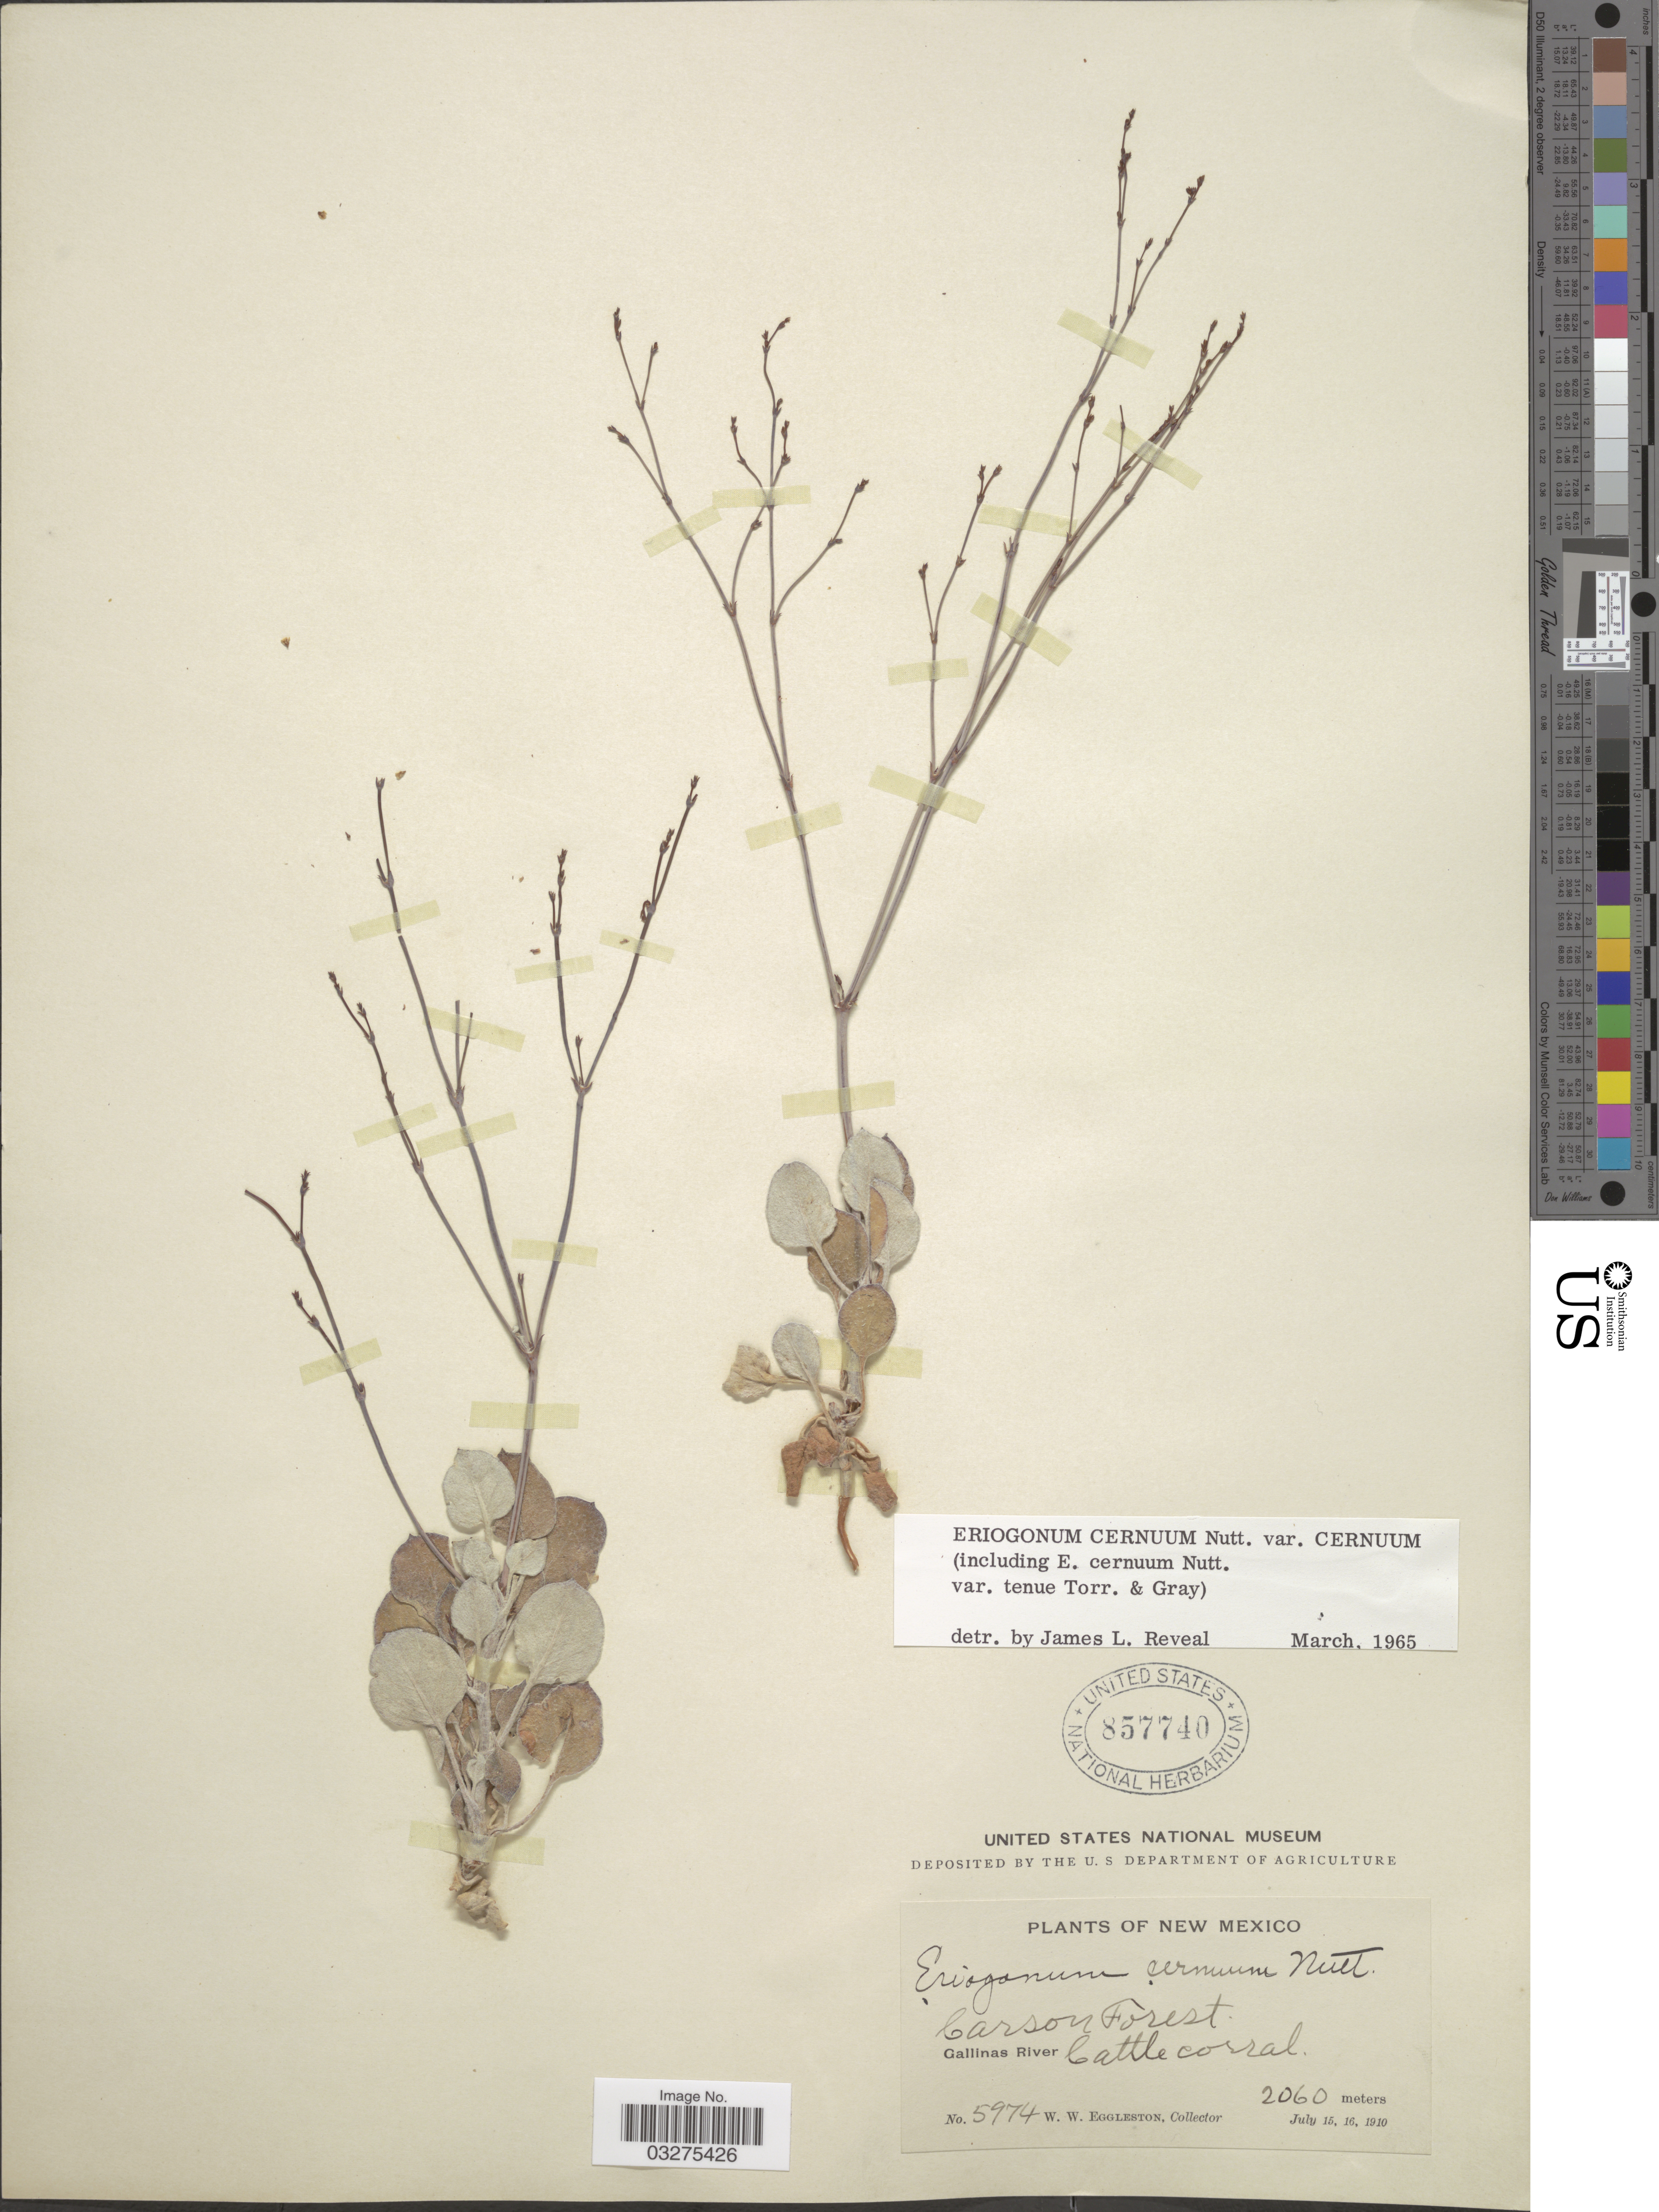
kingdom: Plantae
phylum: Tracheophyta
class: Magnoliopsida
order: Caryophyllales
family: Polygonaceae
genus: Eriogonum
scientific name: Eriogonum cernuum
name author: Nutt.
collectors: W. W. Eggleston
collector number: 5974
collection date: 1910-07-15/1910-07-16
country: United States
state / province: New Mexico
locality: Carson Forest. Gallinas River. Cattle corral.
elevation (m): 2060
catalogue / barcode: US 857740